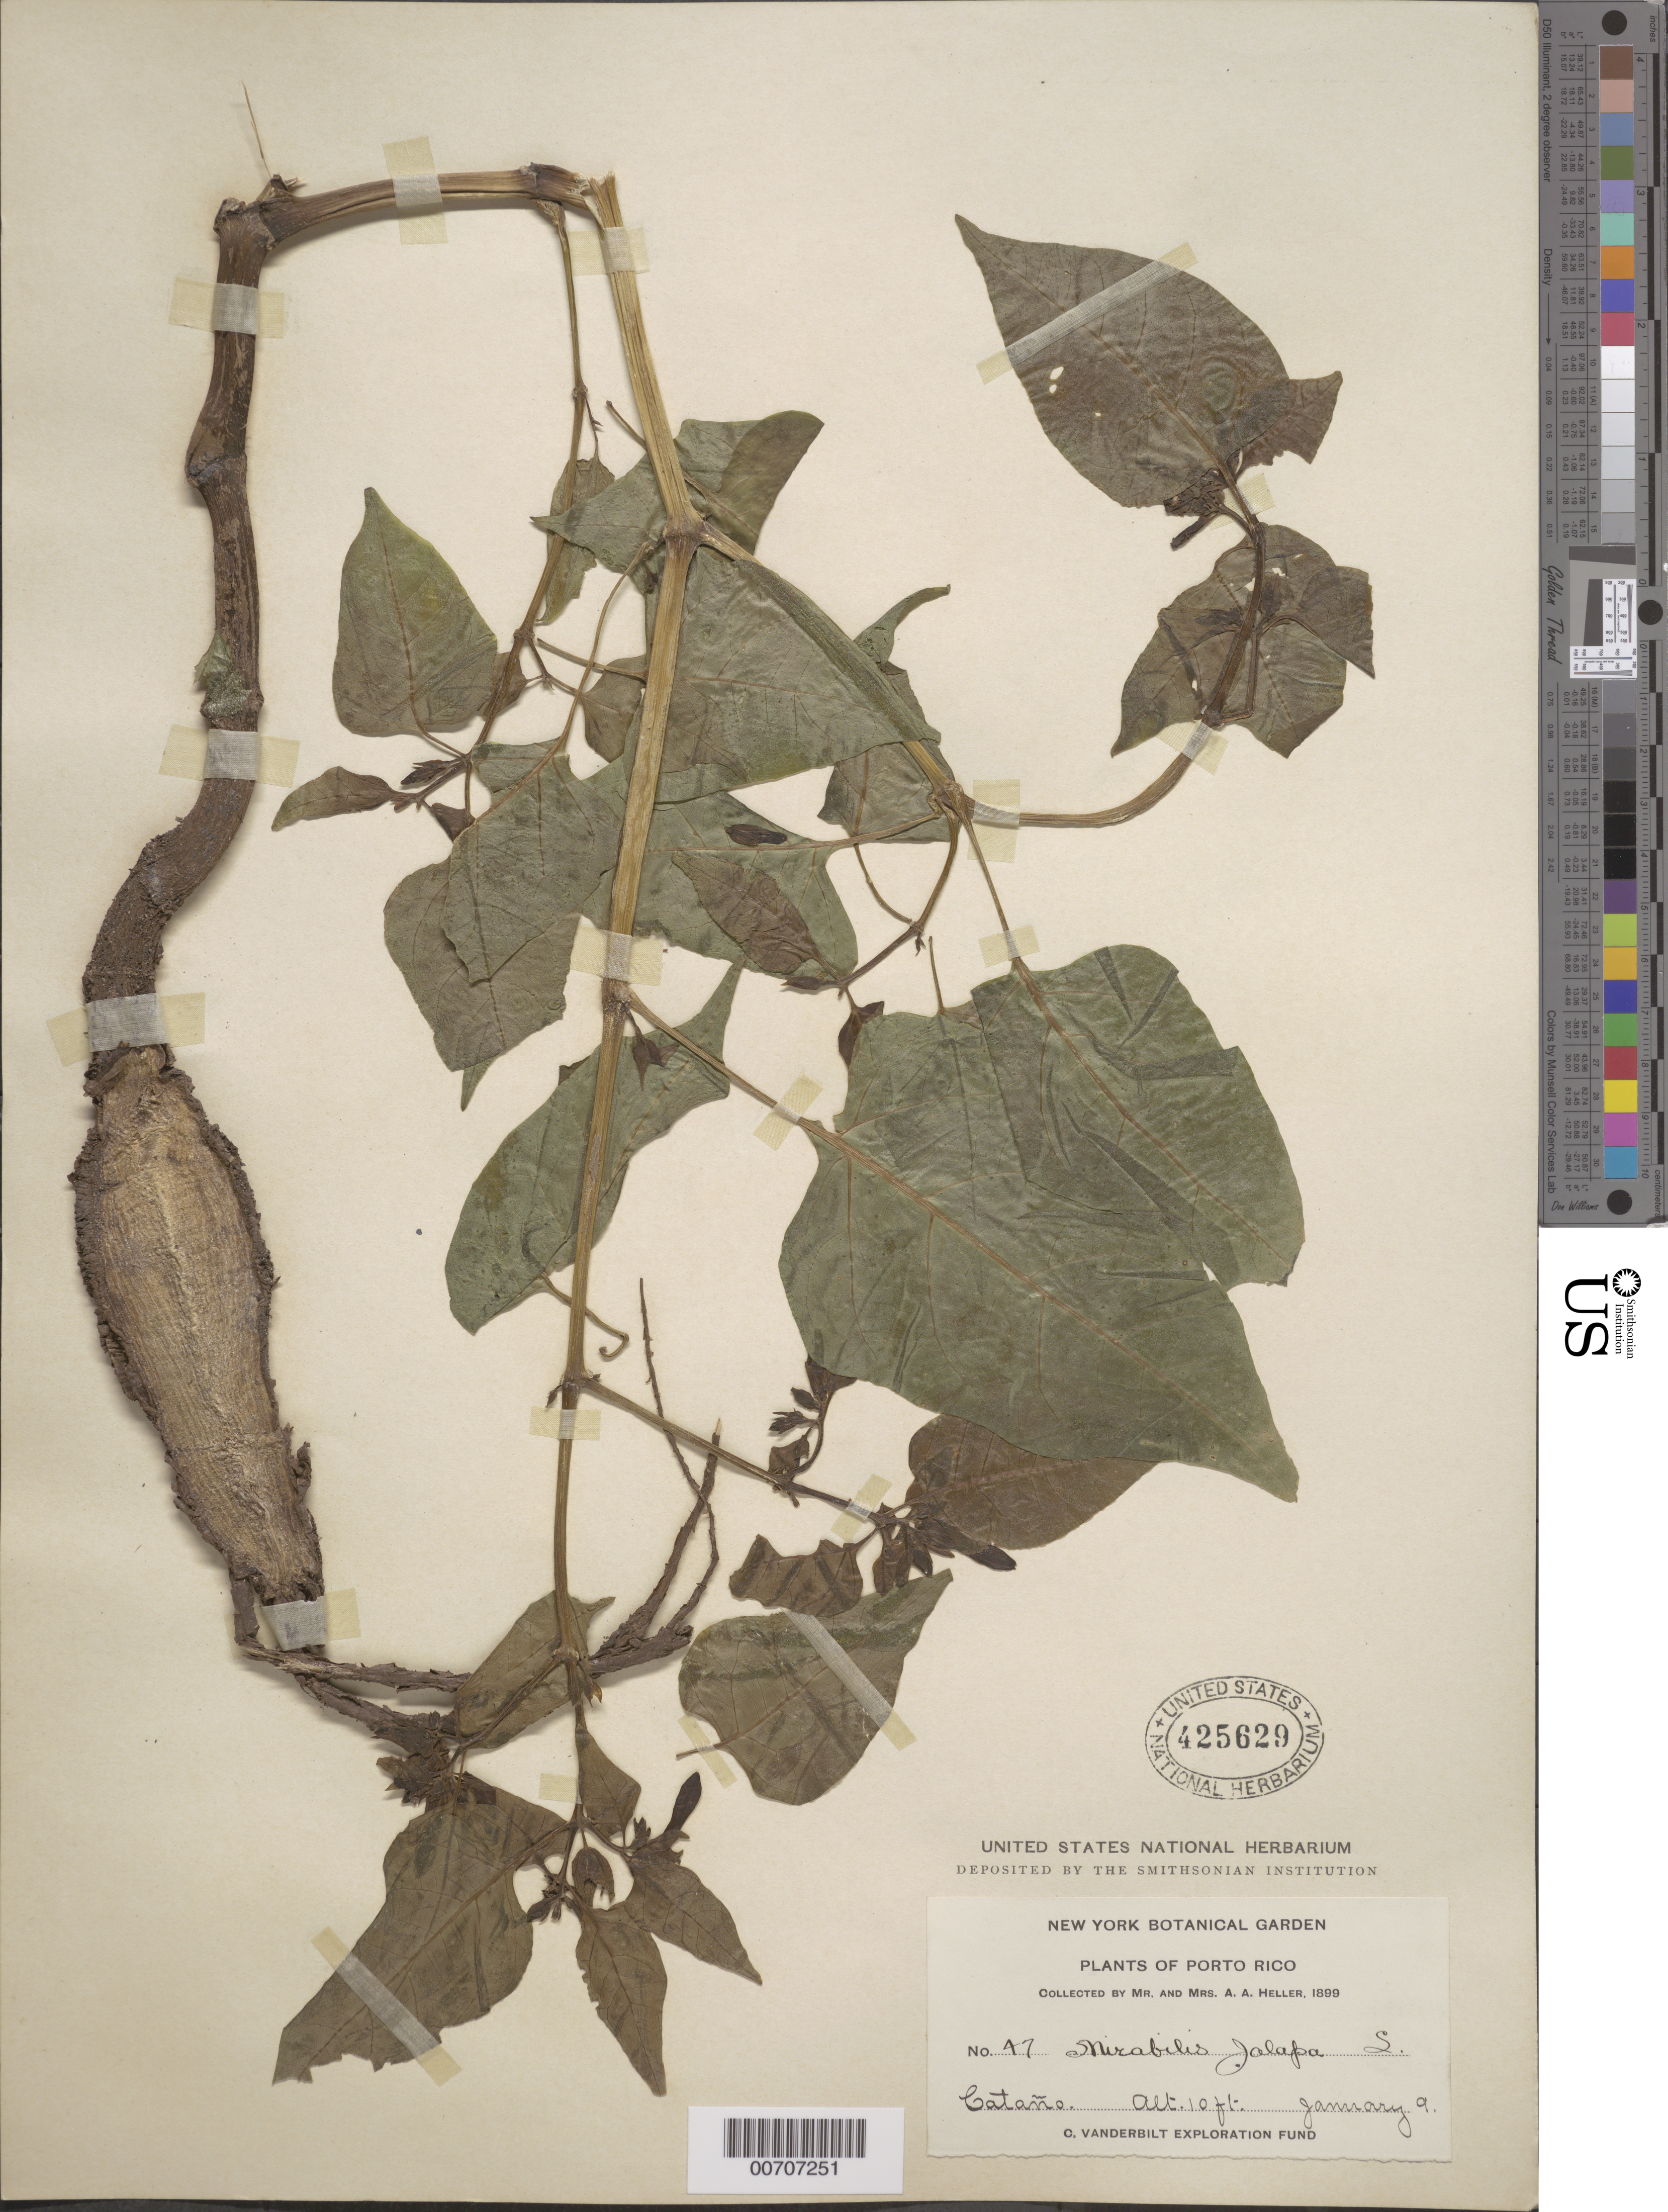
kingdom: Plantae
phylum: Tracheophyta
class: Magnoliopsida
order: Caryophyllales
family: Nyctaginaceae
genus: Mirabilis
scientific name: Mirabilis jalapa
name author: L.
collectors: A. A. Heller & -- Heller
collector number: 47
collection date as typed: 09 Jan 1899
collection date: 1899-01-09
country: Puerto Rico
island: Greater Antilles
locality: Cataño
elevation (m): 3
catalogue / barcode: US 425629